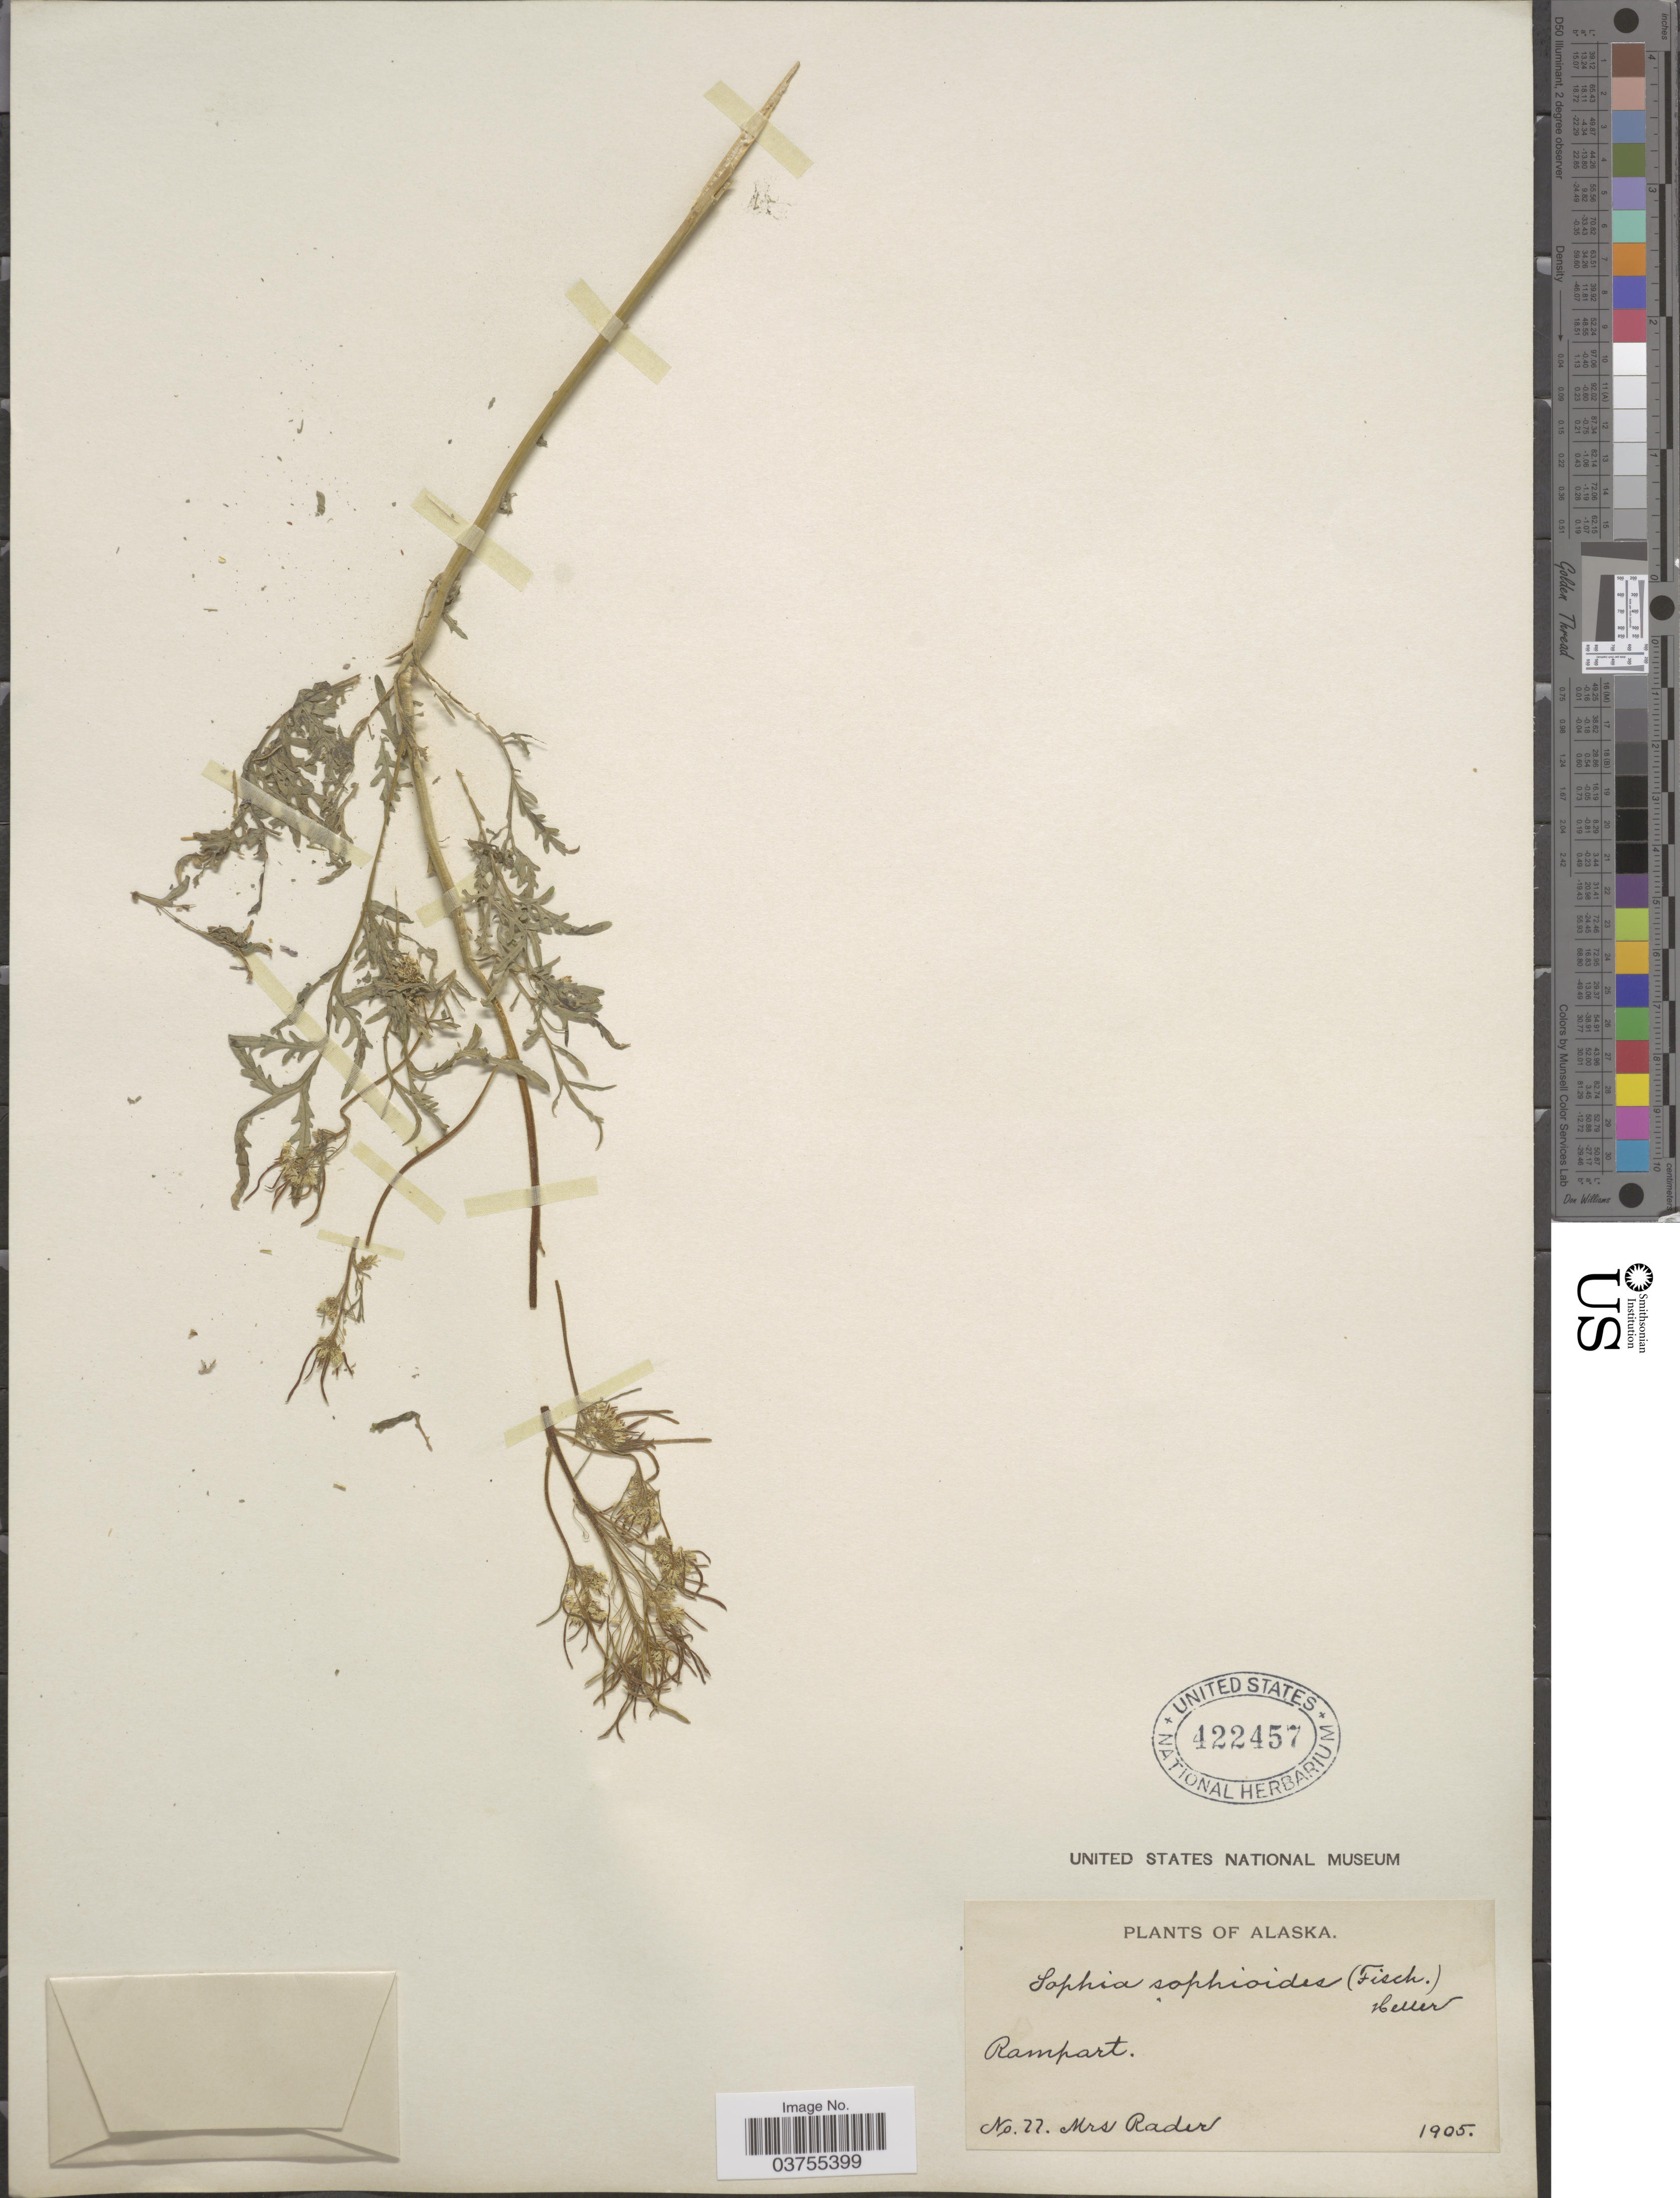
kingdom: Plantae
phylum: Tracheophyta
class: Magnoliopsida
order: Brassicales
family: Brassicaceae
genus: Descurainia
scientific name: Descurainia sophioides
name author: (Fisch.) O.E. Schultz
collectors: Mrs. Rader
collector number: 22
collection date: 1905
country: United States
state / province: Alaska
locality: Rampart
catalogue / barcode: US 422457